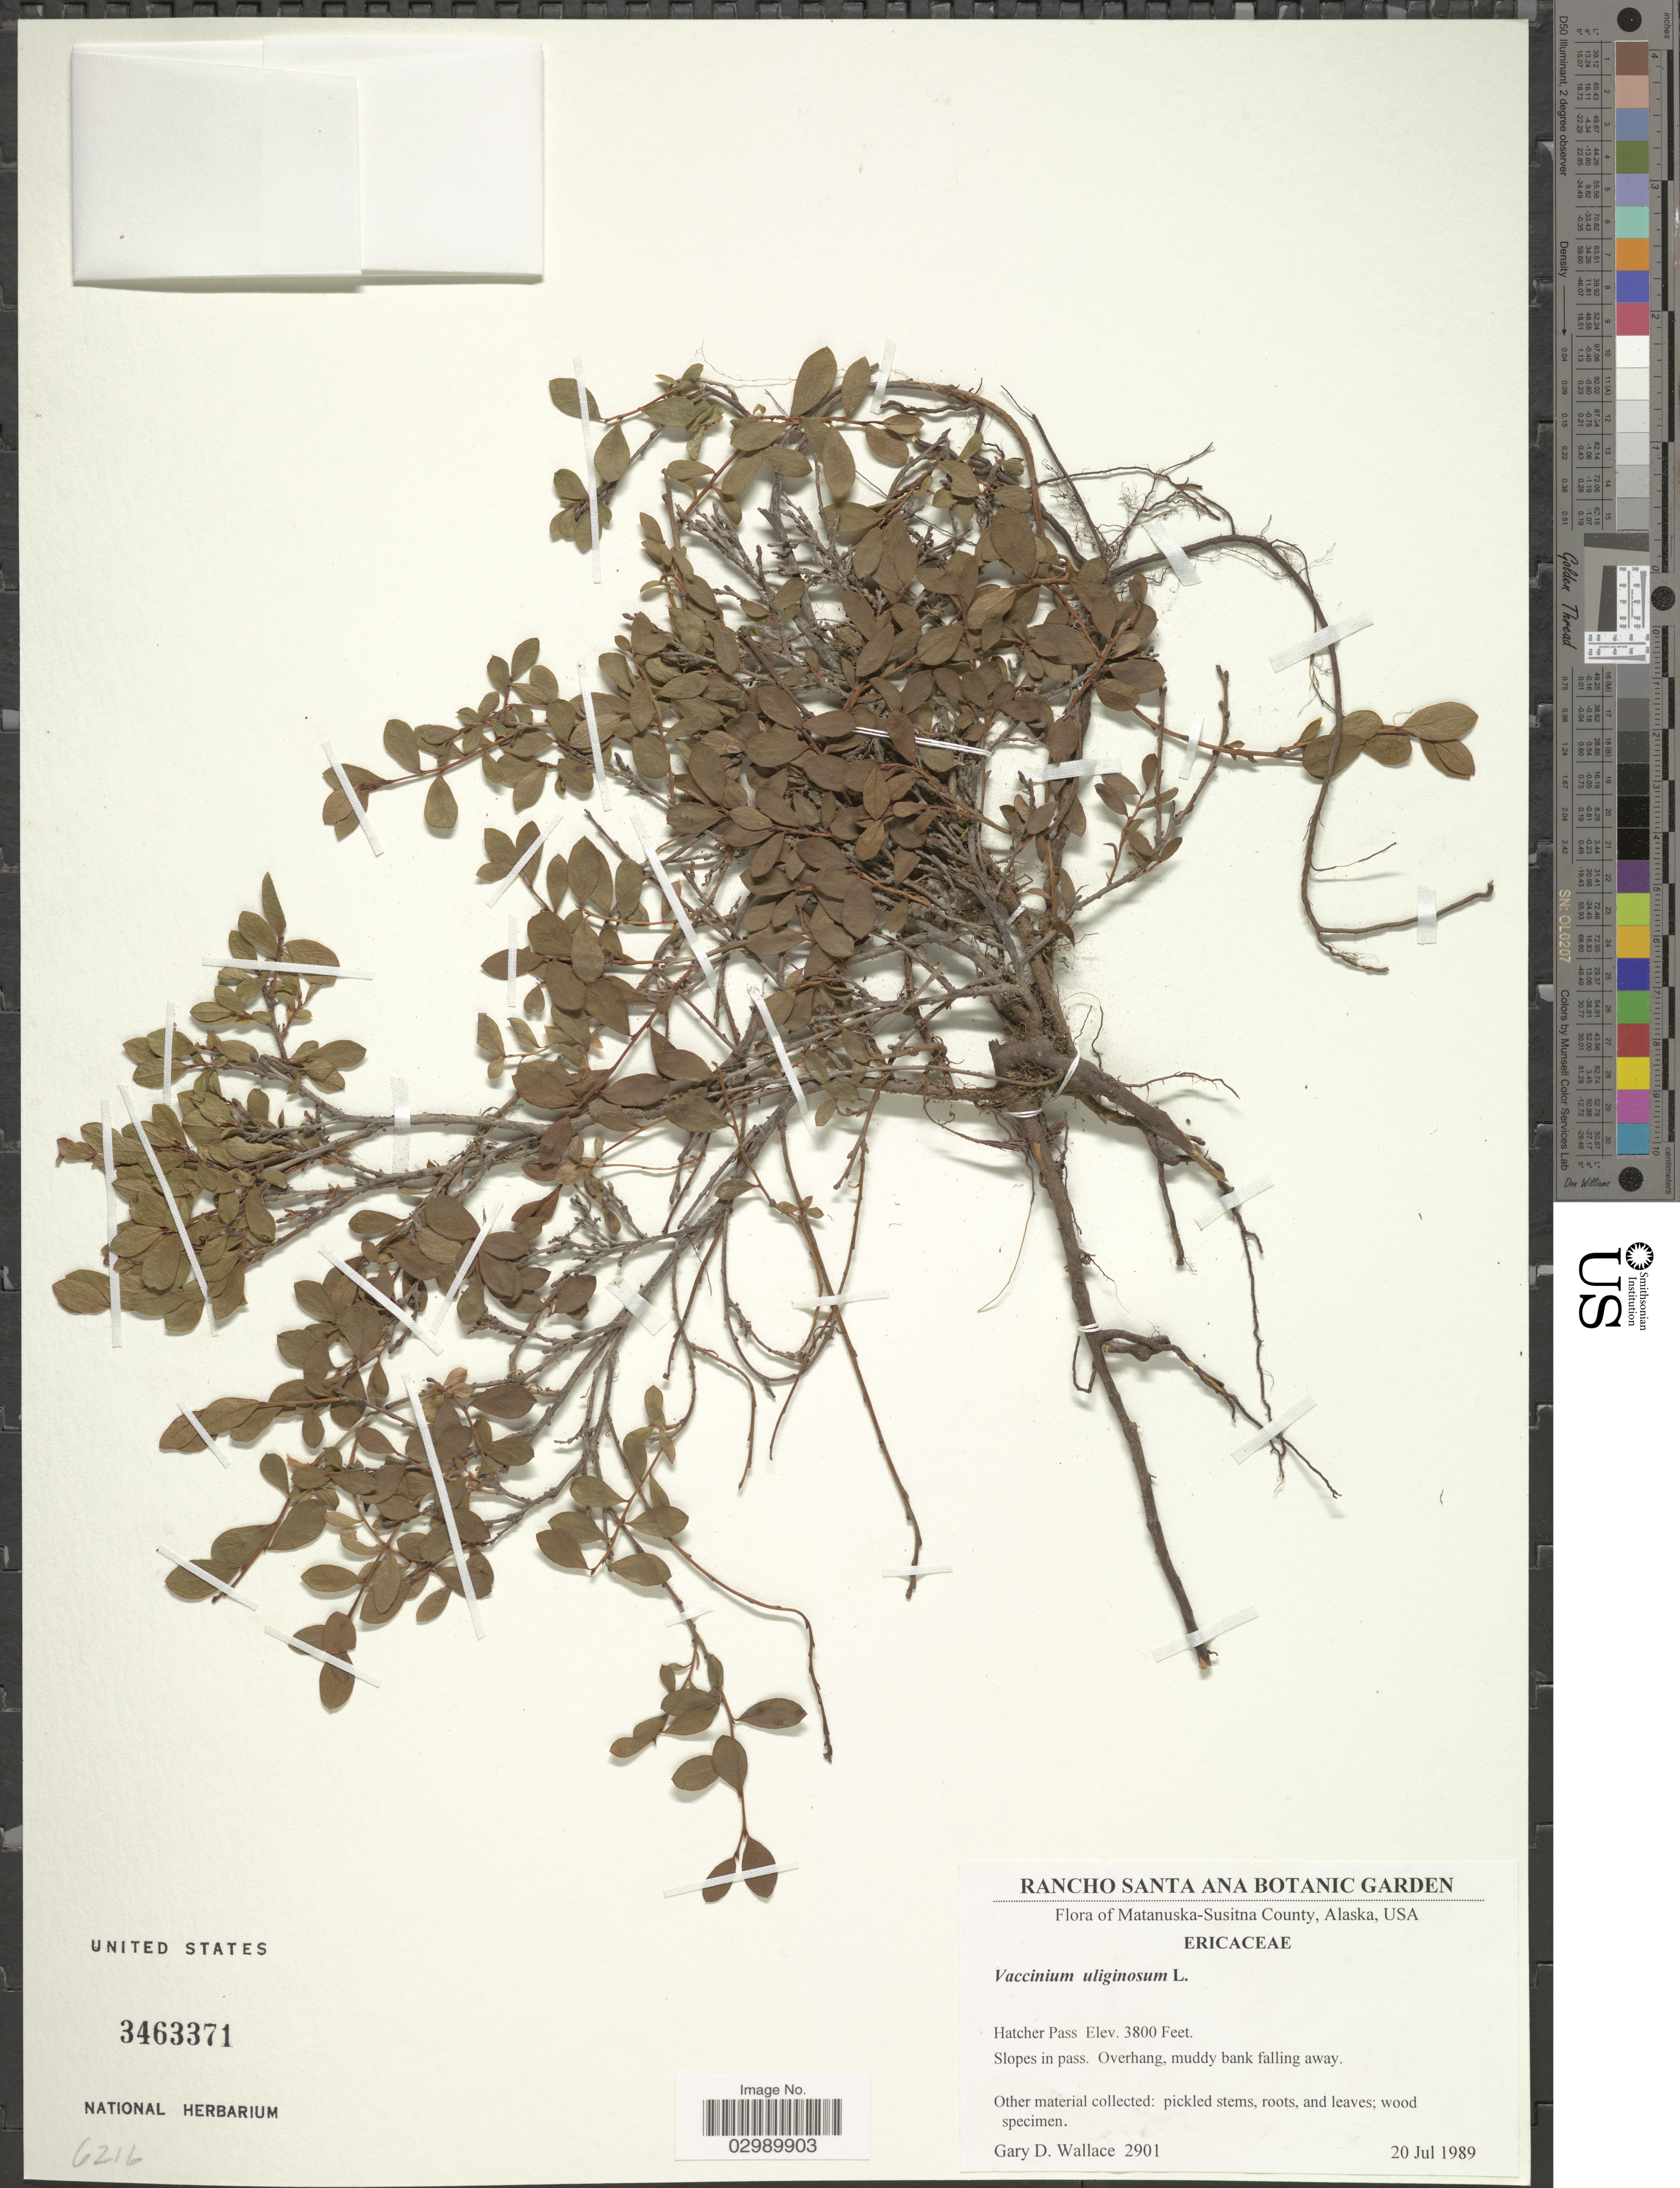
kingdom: Plantae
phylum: Tracheophyta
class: Magnoliopsida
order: Ericales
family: Ericaceae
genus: Vaccinium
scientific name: Vaccinium uliginosum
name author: L.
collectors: G. D. Wallace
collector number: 2901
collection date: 1989-07-20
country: United States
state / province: Alaska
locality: Matanuska-Susitna County, Hatcher Pass.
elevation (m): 1158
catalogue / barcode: US 3463371